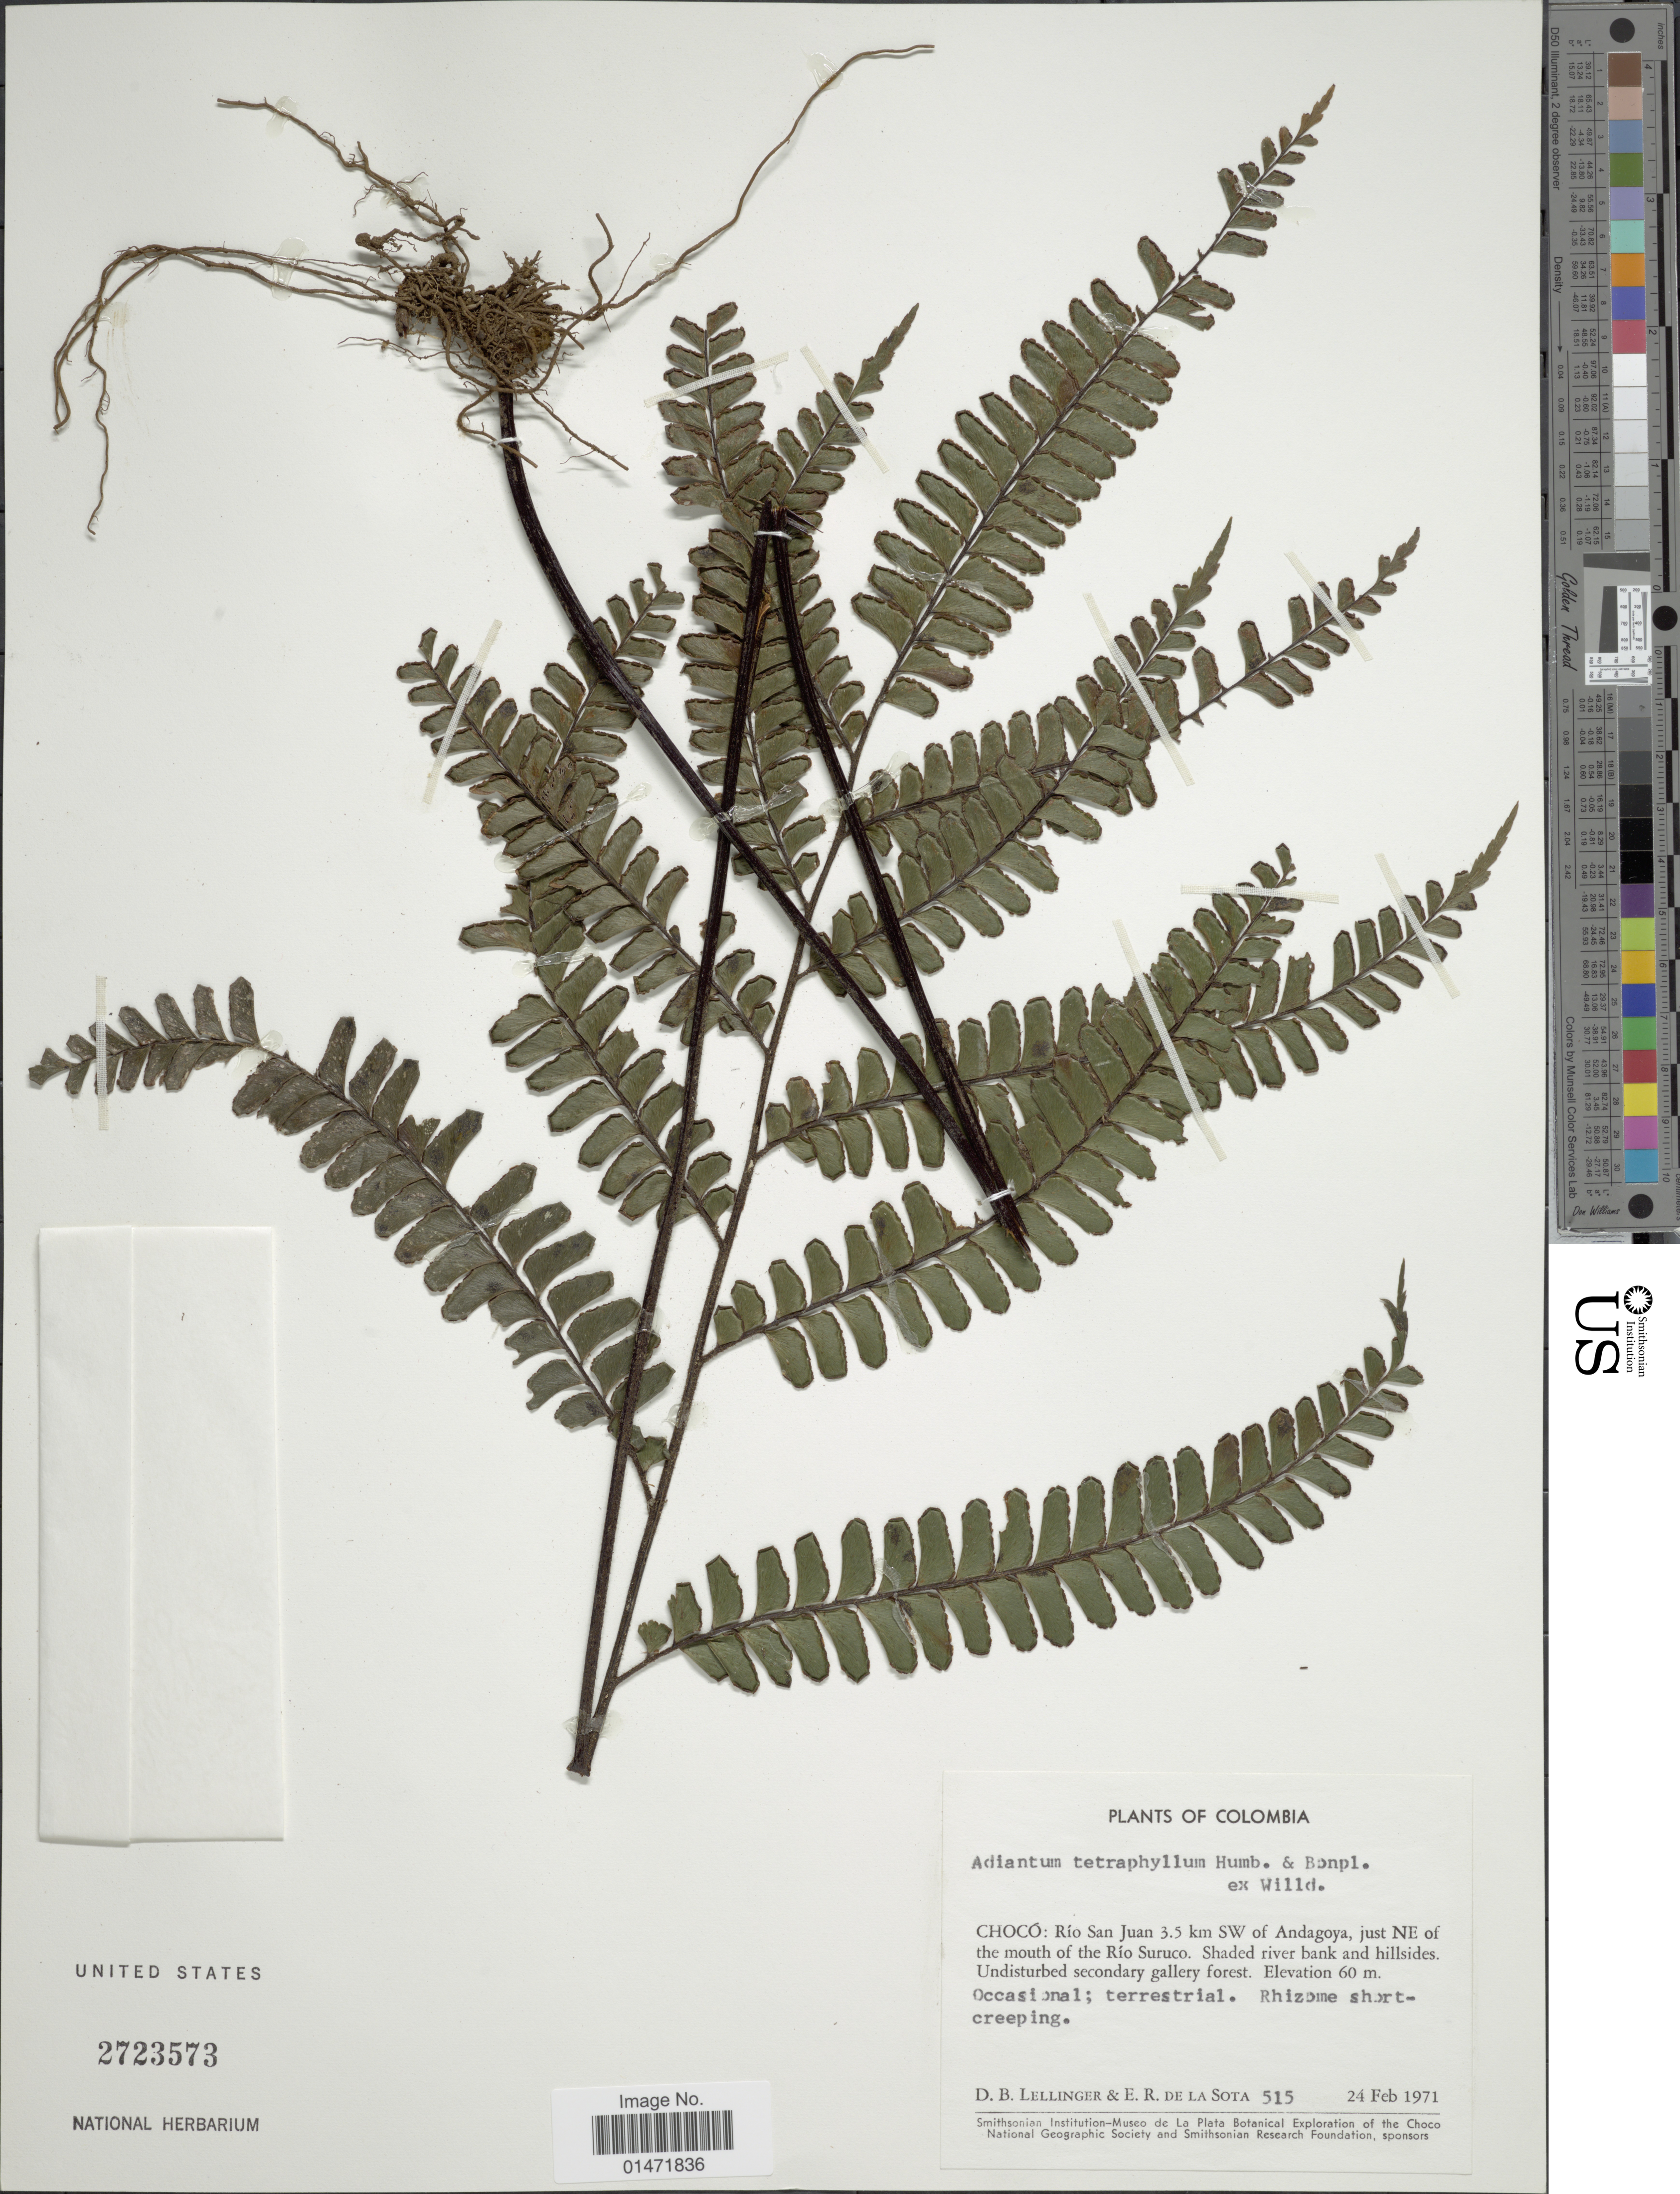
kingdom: Plantae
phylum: Tracheophyta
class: Polypodiopsida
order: Polypodiales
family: Pteridaceae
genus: Adiantum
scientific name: Adiantum tetraphyllum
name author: Humb. & Bonpl. ex Willd.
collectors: D. B. Lellinger & E. R. de la Sota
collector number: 515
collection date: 1971-02-24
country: Colombia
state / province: Chocó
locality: Río San Juan 3.5 km SW of Andagoya, just NE of the mouth of the Río Suruco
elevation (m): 60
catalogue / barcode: US 2723573